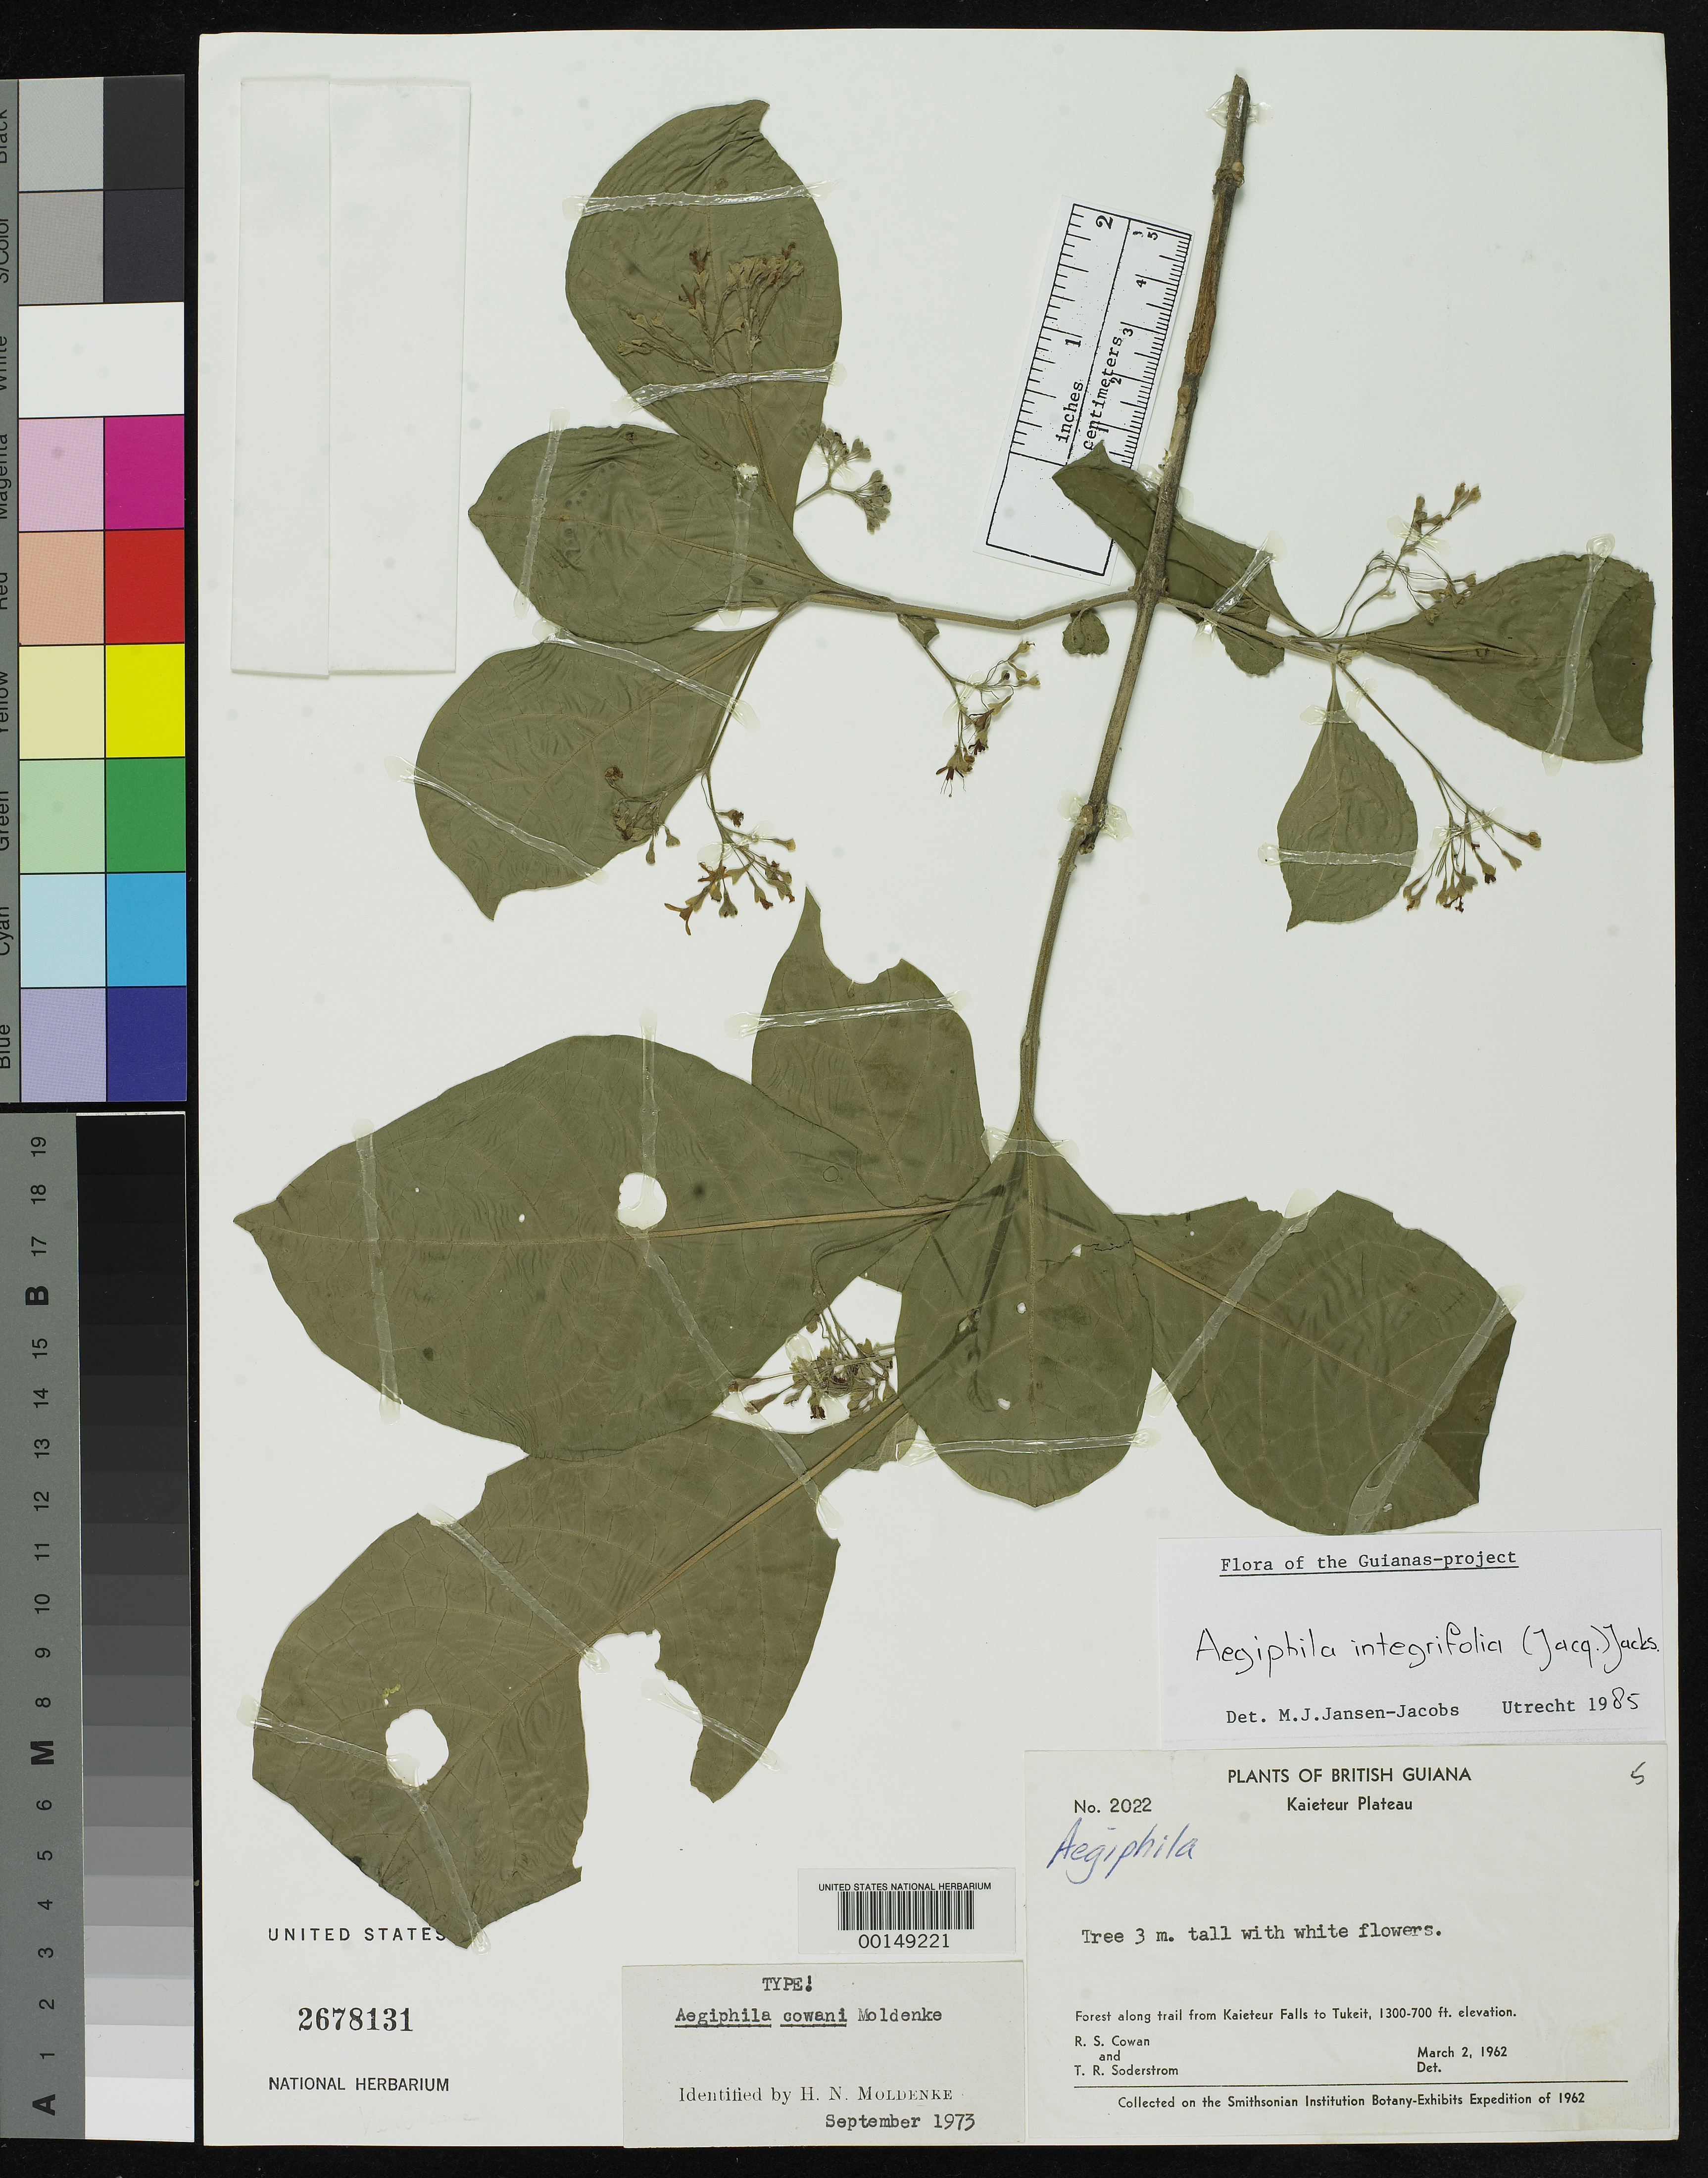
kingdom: Plantae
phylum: Tracheophyta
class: Magnoliopsida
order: Lamiales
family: Lamiaceae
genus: Aegiphila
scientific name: Aegiphila cowani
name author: Moldenke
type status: Holotype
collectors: R. S. Cowan & T. R. Soderstrom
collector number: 2022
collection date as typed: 02 Mar 1962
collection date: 1962-03-02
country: Guyana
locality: Kaietur plateau, from Kaietur Falls to Tukeit; alt. 1300-1700 ft.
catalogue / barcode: US 2678131